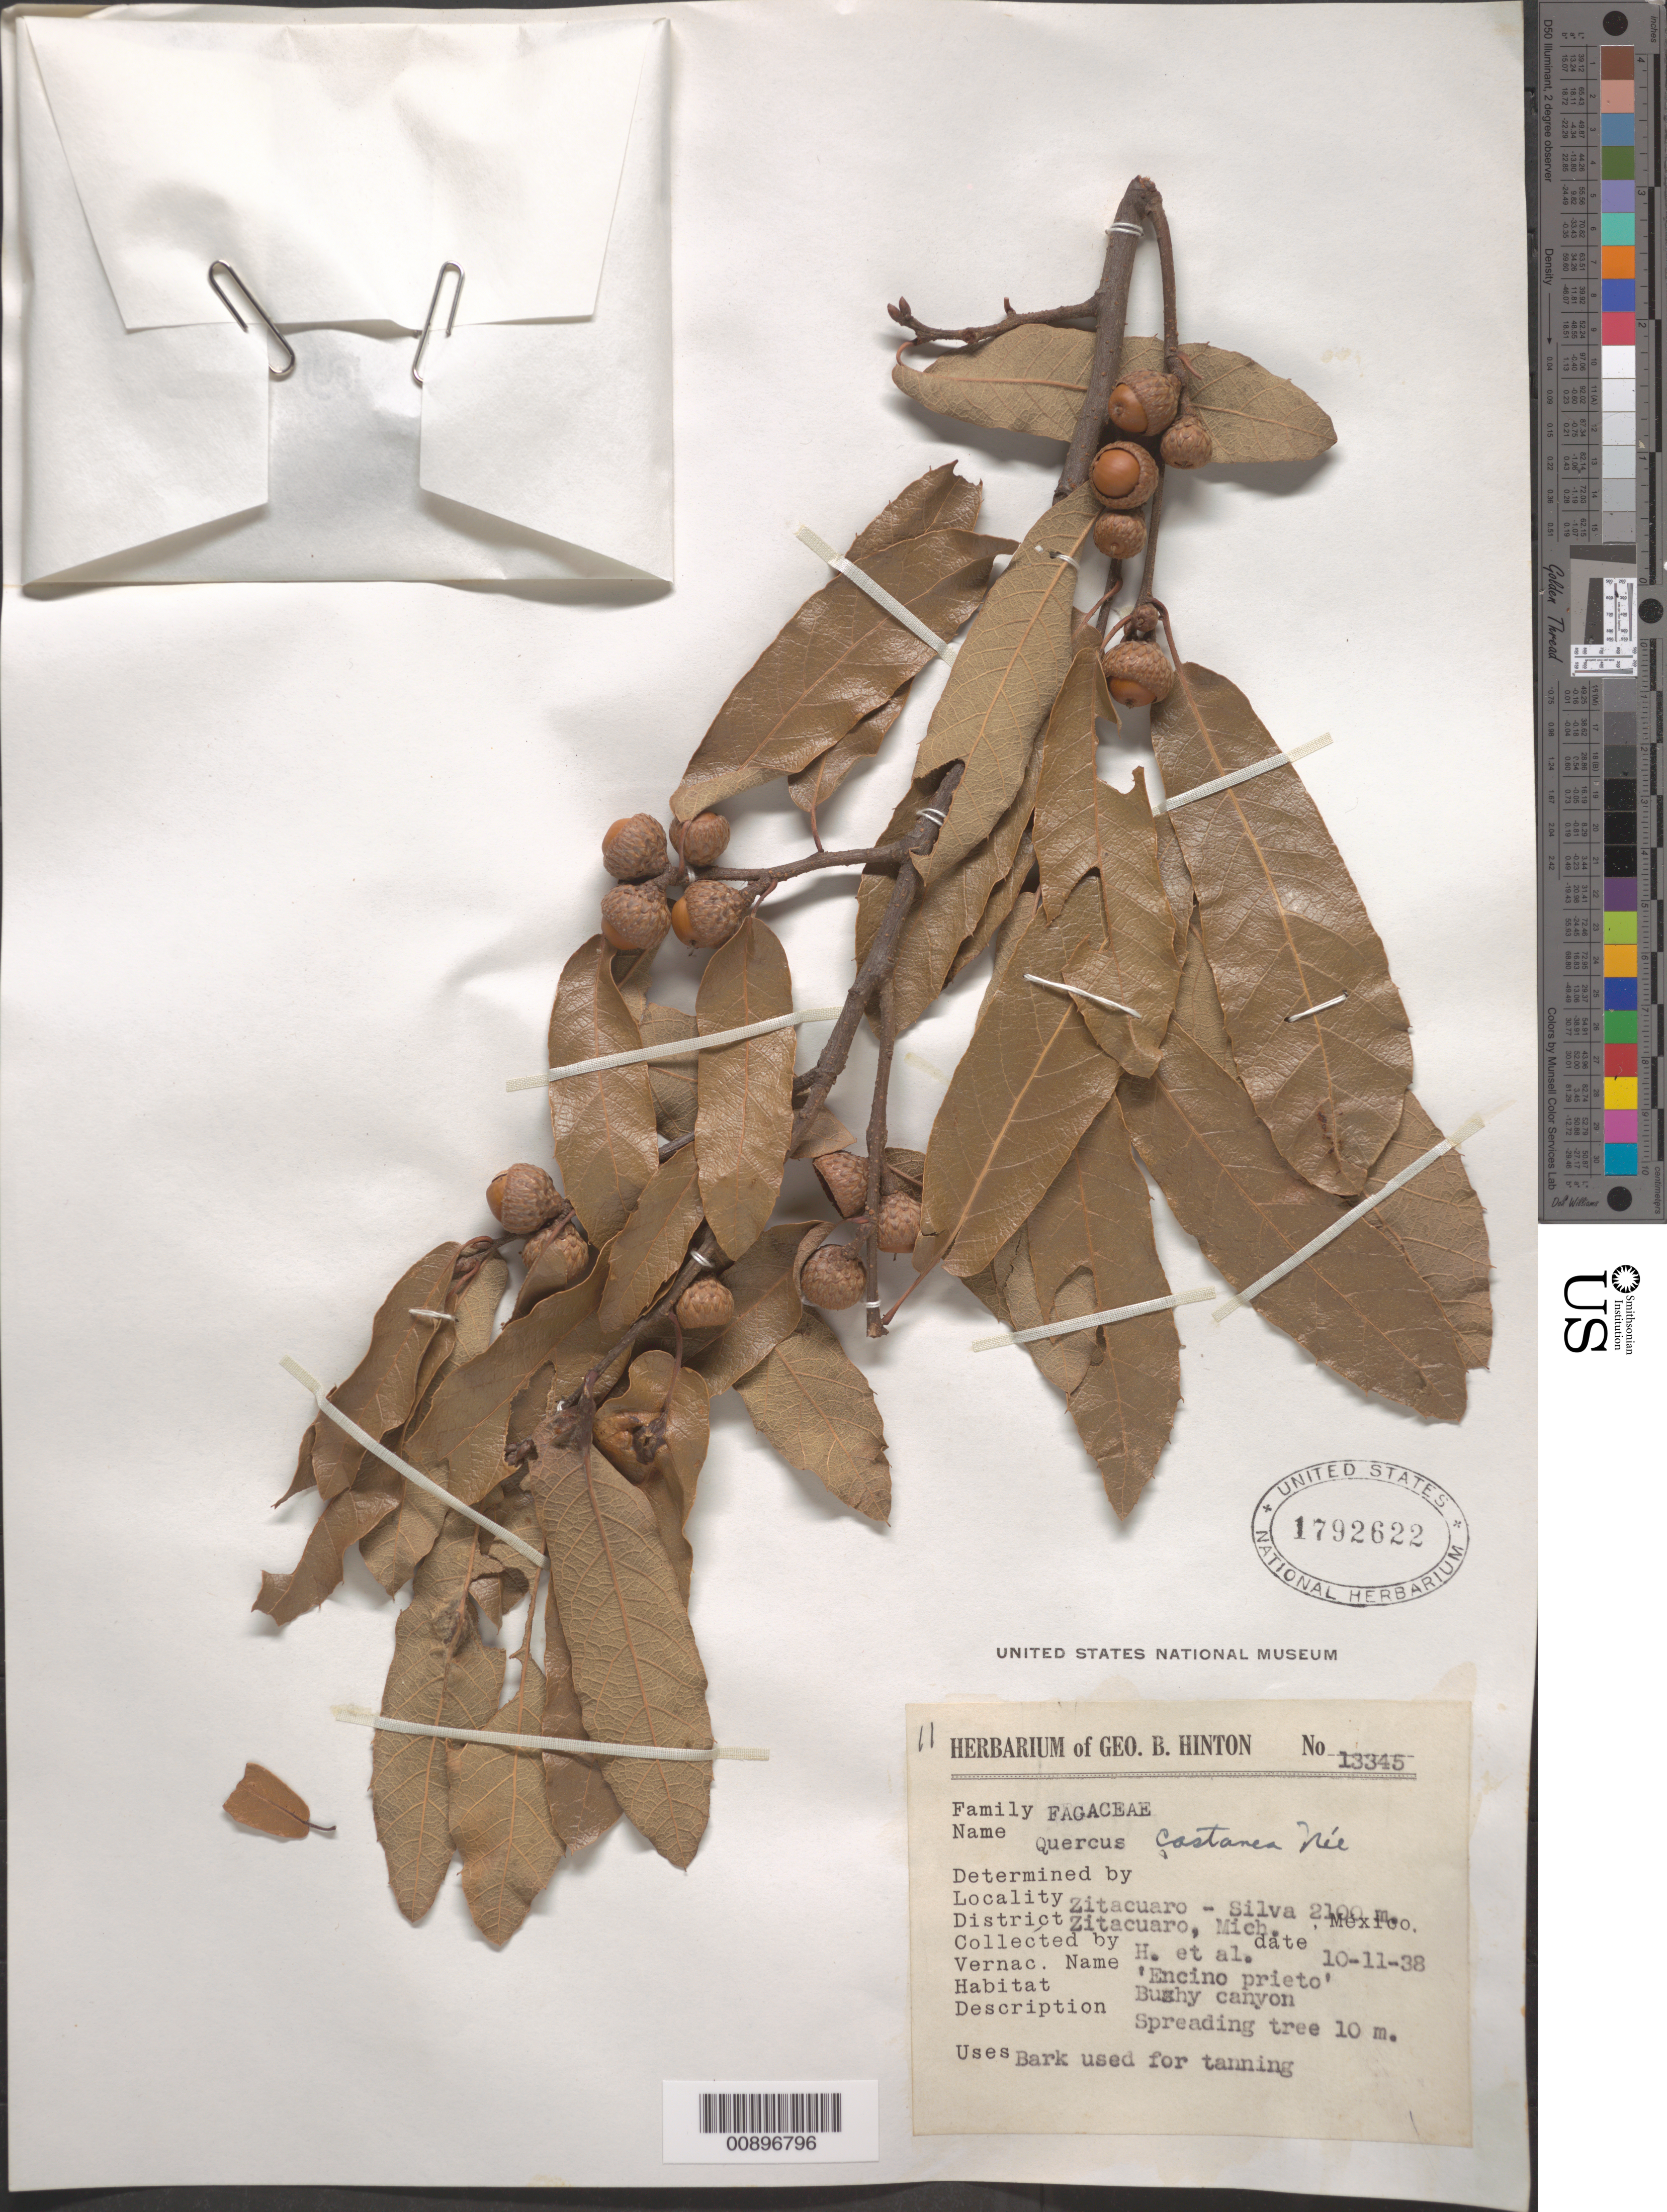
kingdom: Plantae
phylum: Tracheophyta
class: Magnoliopsida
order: Fagales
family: Fagaceae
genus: Quercus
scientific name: Quercus castanea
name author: Née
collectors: G. B. Hinton & et al.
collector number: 13345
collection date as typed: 11 Oct 1938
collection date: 1938-10-11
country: Mexico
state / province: Michoacán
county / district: Zitácuaro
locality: Zitácuaro - Silva, District Zitácuaro, Michoacán.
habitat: Bushy canyon.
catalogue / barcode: US 1792622